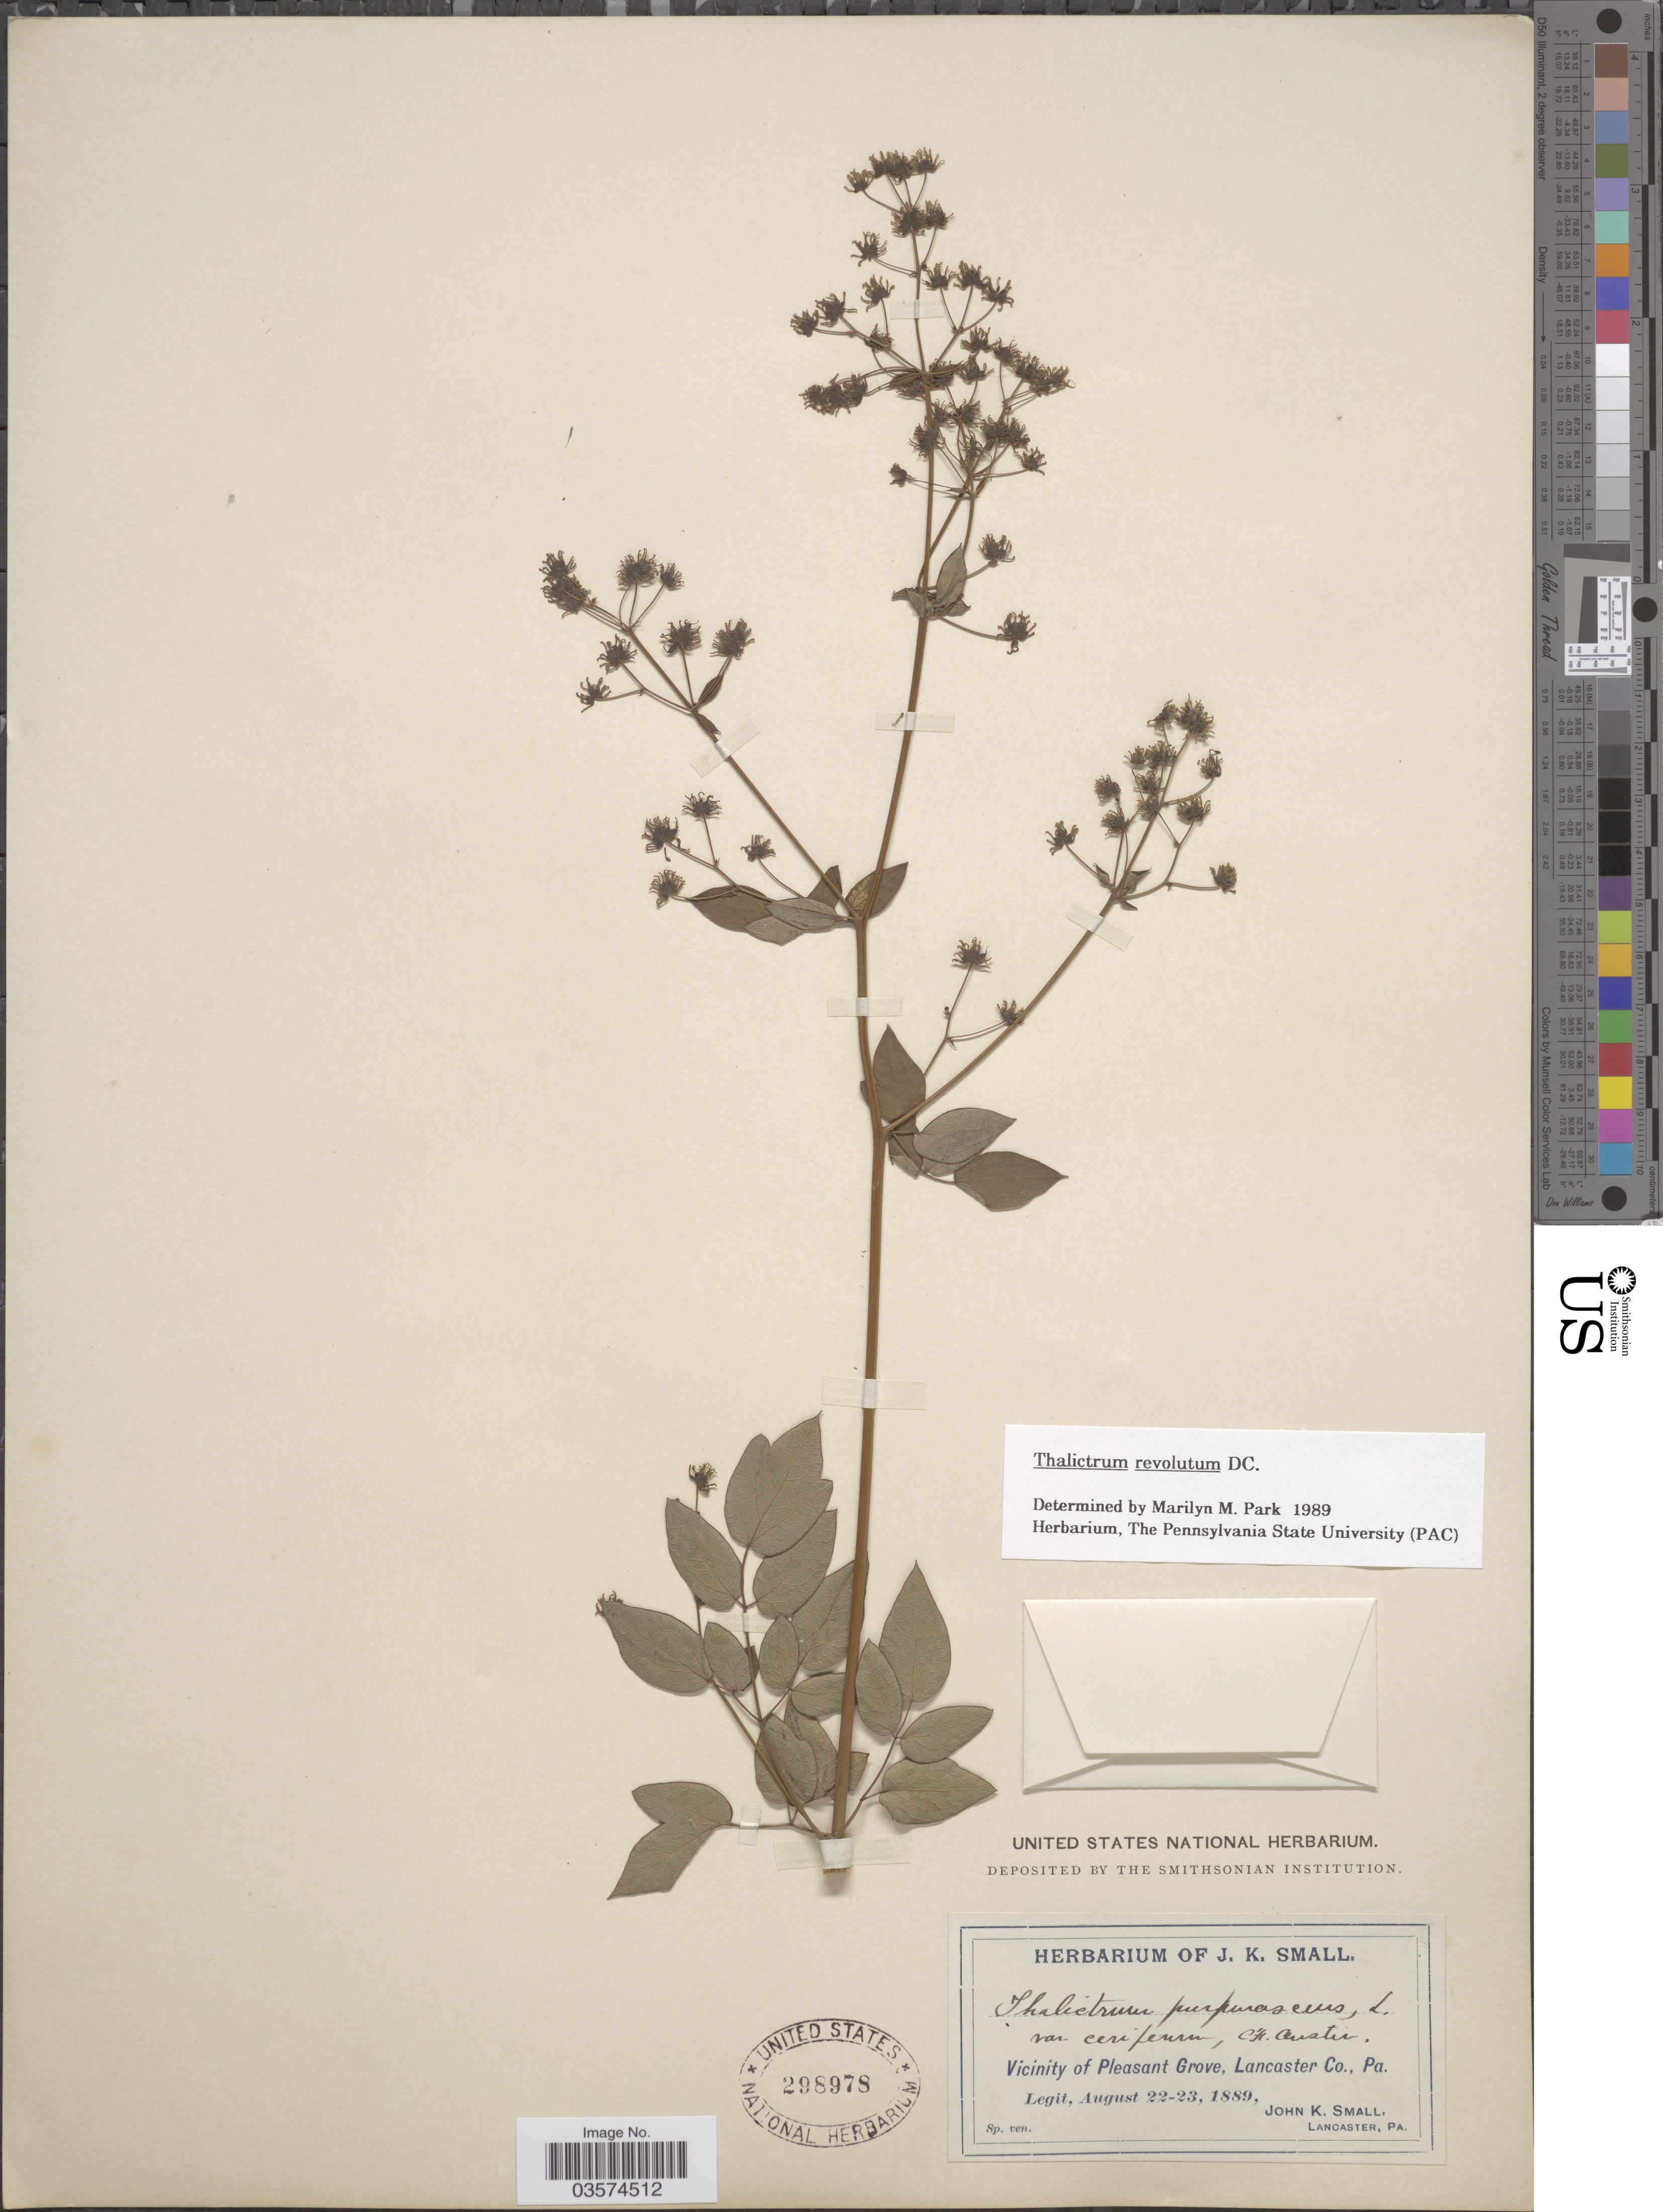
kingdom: Plantae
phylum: Tracheophyta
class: Magnoliopsida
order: Ranunculales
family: Ranunculaceae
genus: Thalictrum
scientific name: Thalictrum amphibolum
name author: Greene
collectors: J. K. Small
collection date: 1889-08-22/1889-08-23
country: United States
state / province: Pennsylvania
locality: Vicinity of Pleasant Grove, Lancaster Co.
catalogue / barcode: US 298978